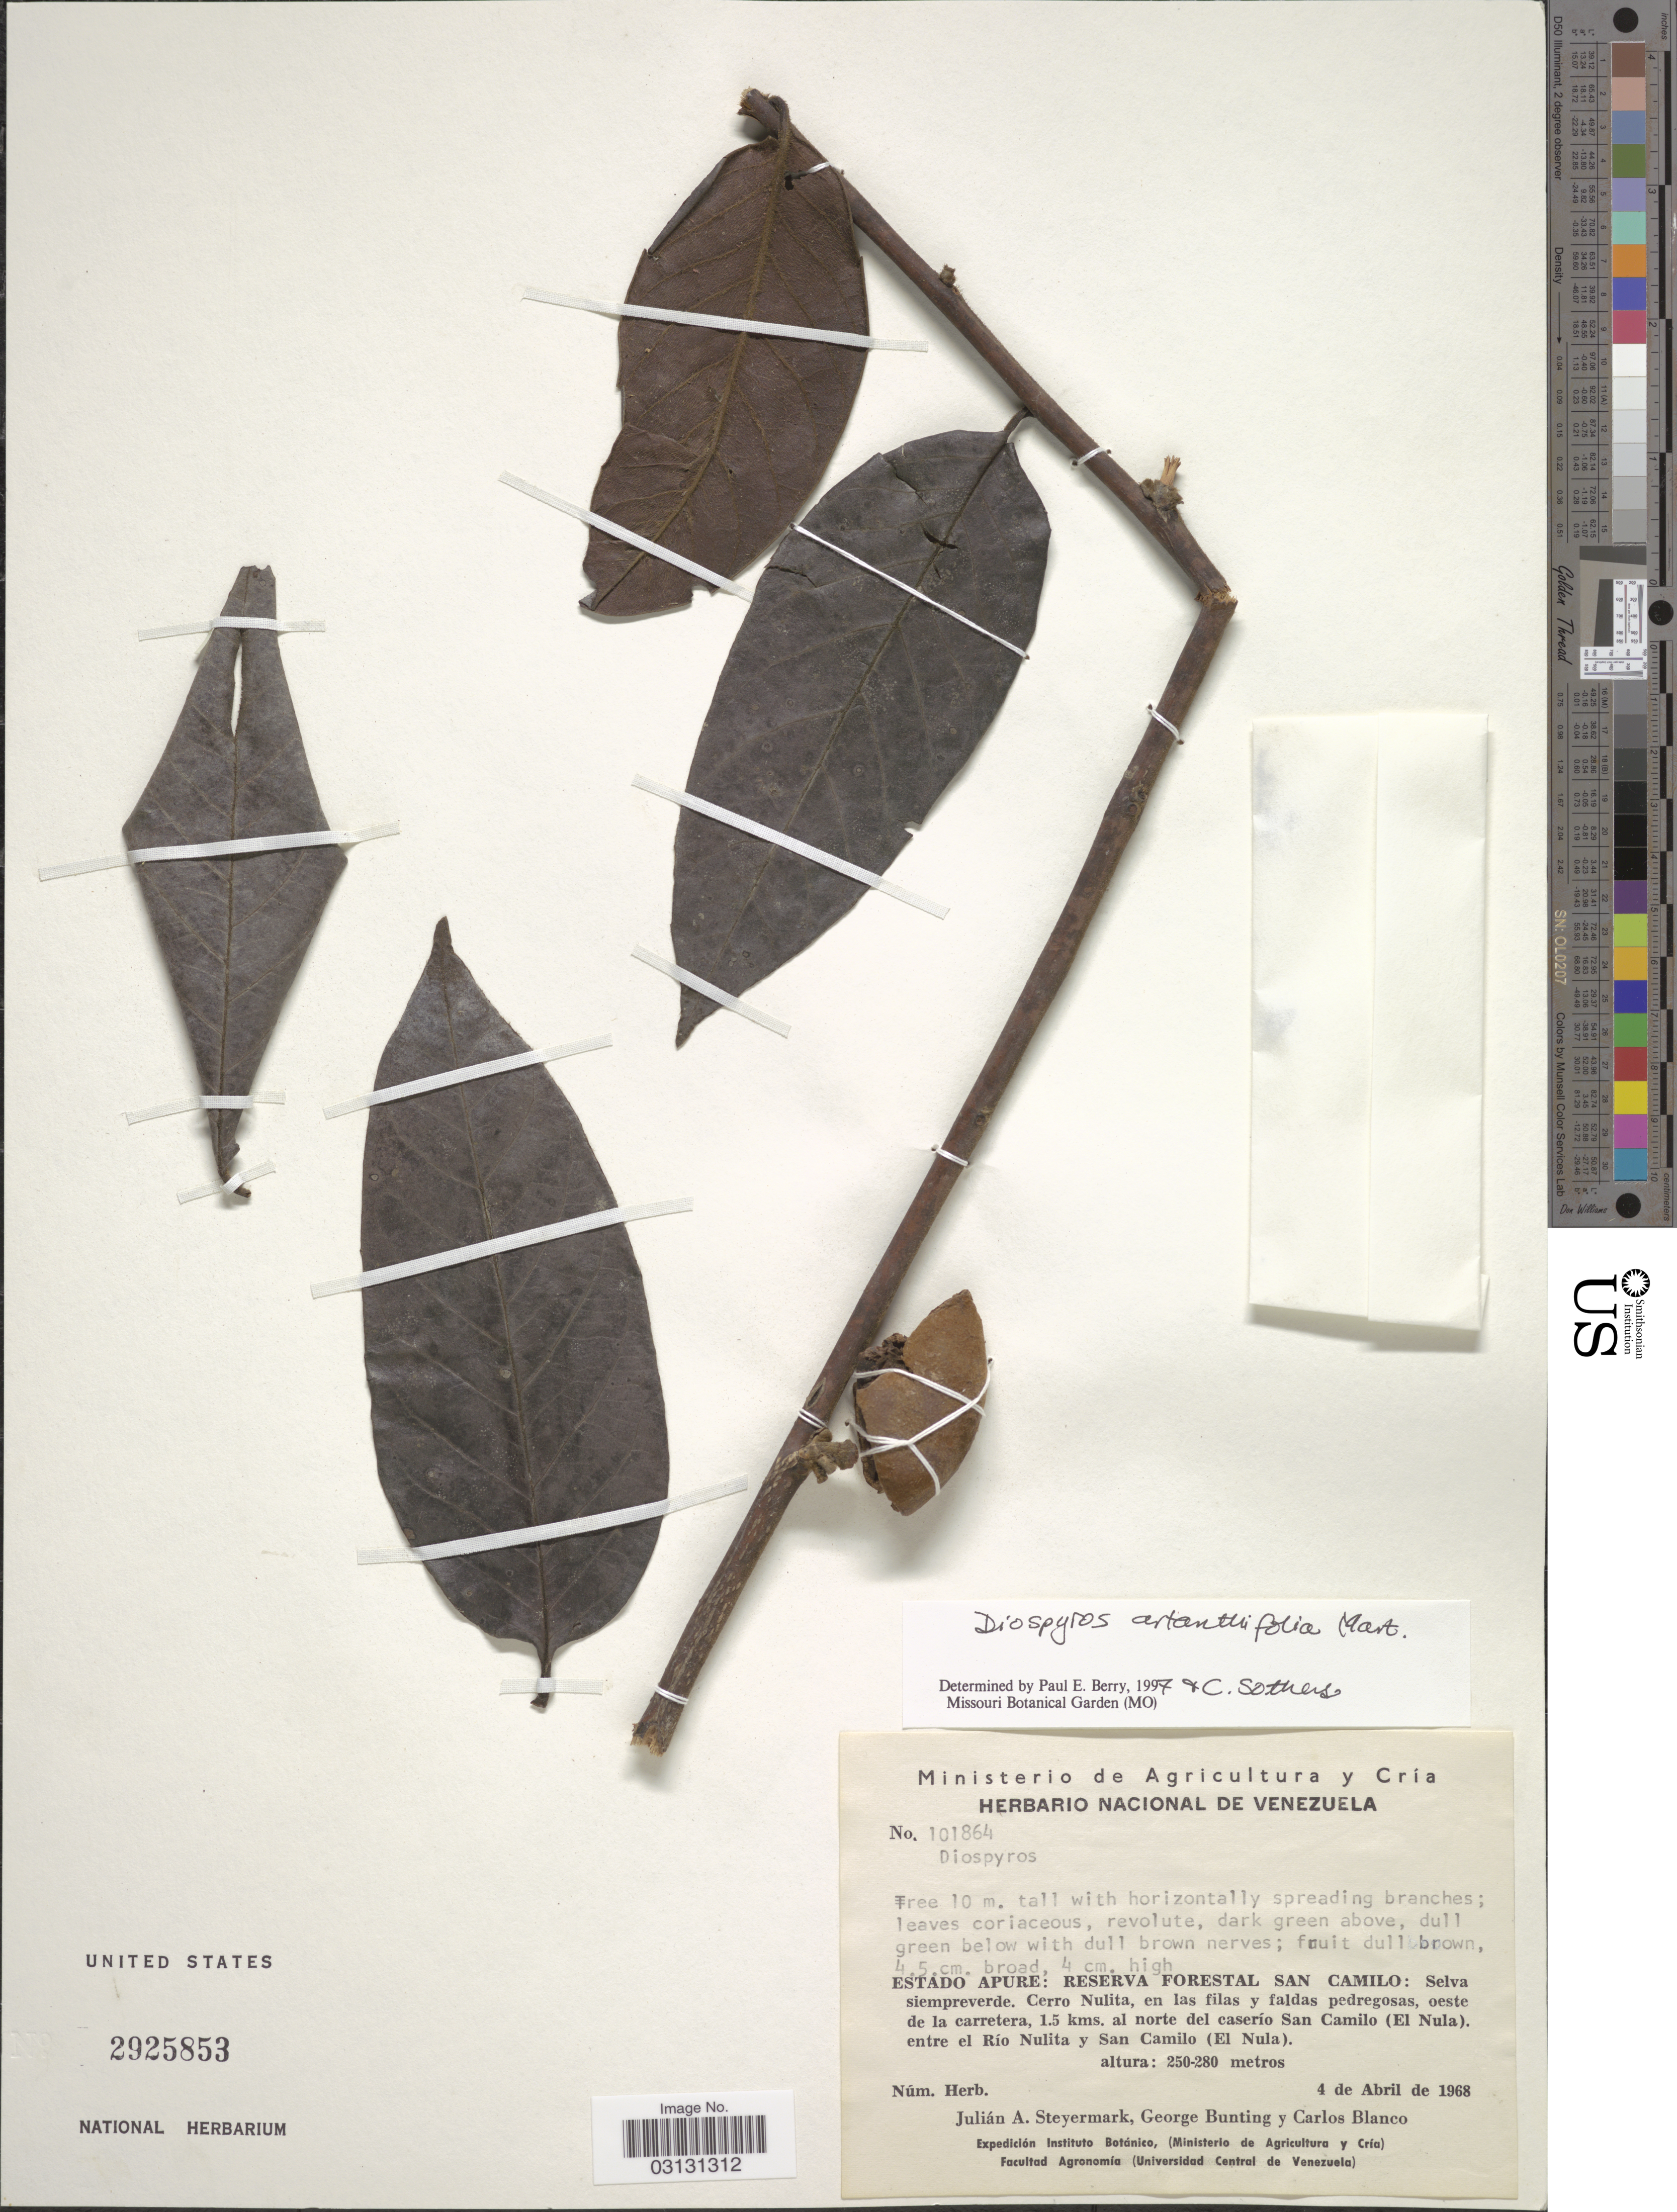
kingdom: Plantae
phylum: Tracheophyta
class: Magnoliopsida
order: Ericales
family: Ebenaceae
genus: Diospyros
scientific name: Diospyros artanthifolia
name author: Mart. ex Miq.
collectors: J. Steyermark, G. S. Bunting & C. Blanco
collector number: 101864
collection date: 1868-04-04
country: Venezuela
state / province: Apure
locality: Reserva Forestal San Camilo: Selva siempreverde. Cerro Nulita, en las filas y faldas pedregosas, oeste de la carretera, 1.5 kms. al norte del caserío San Camilo (El Nula). entre el Río Nulita y San Camilo (El Nula).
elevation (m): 250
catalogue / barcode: US 2925853